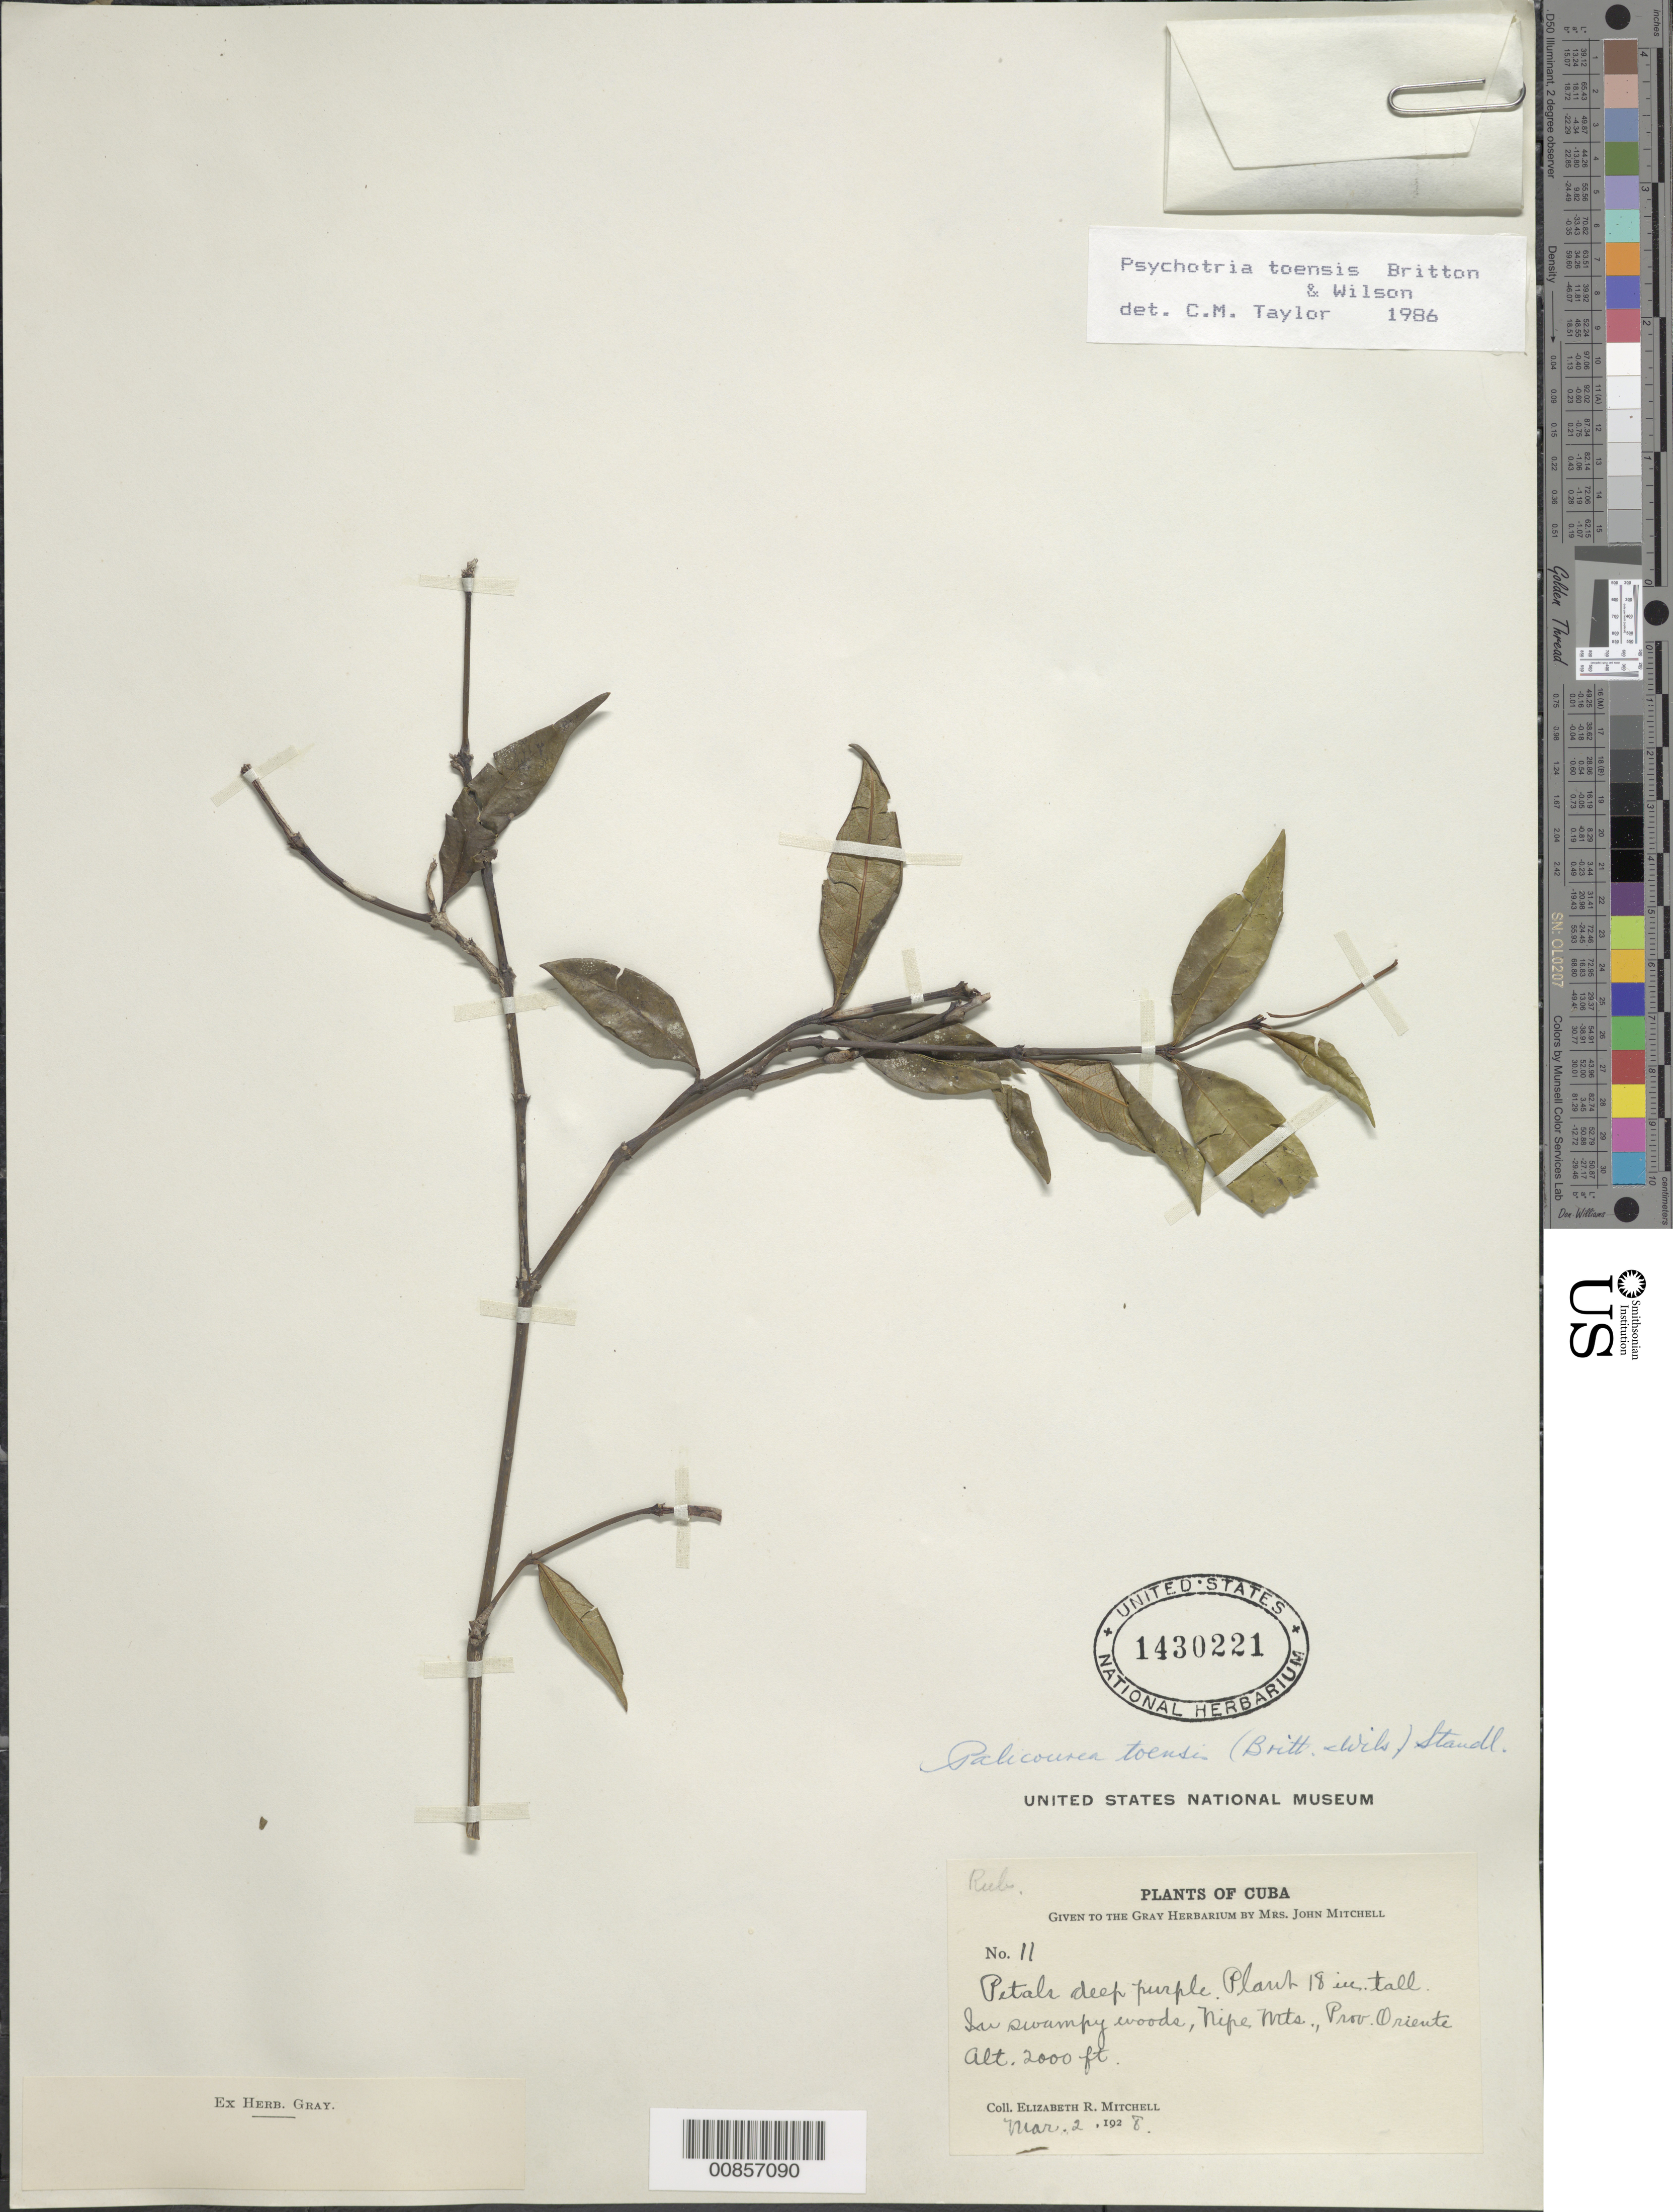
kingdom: Plantae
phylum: Tracheophyta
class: Magnoliopsida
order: Gentianales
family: Rubiaceae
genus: Psychotria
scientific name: Psychotria toensis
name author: Britton & P. Wilson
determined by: Taylor, Charlotte M.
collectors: E. Mitchell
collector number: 11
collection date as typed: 02 Mar 1928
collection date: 1928-03-02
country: Cuba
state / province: Oriente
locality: Nipe Mts.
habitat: In swampy woods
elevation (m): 610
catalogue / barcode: US 1430221